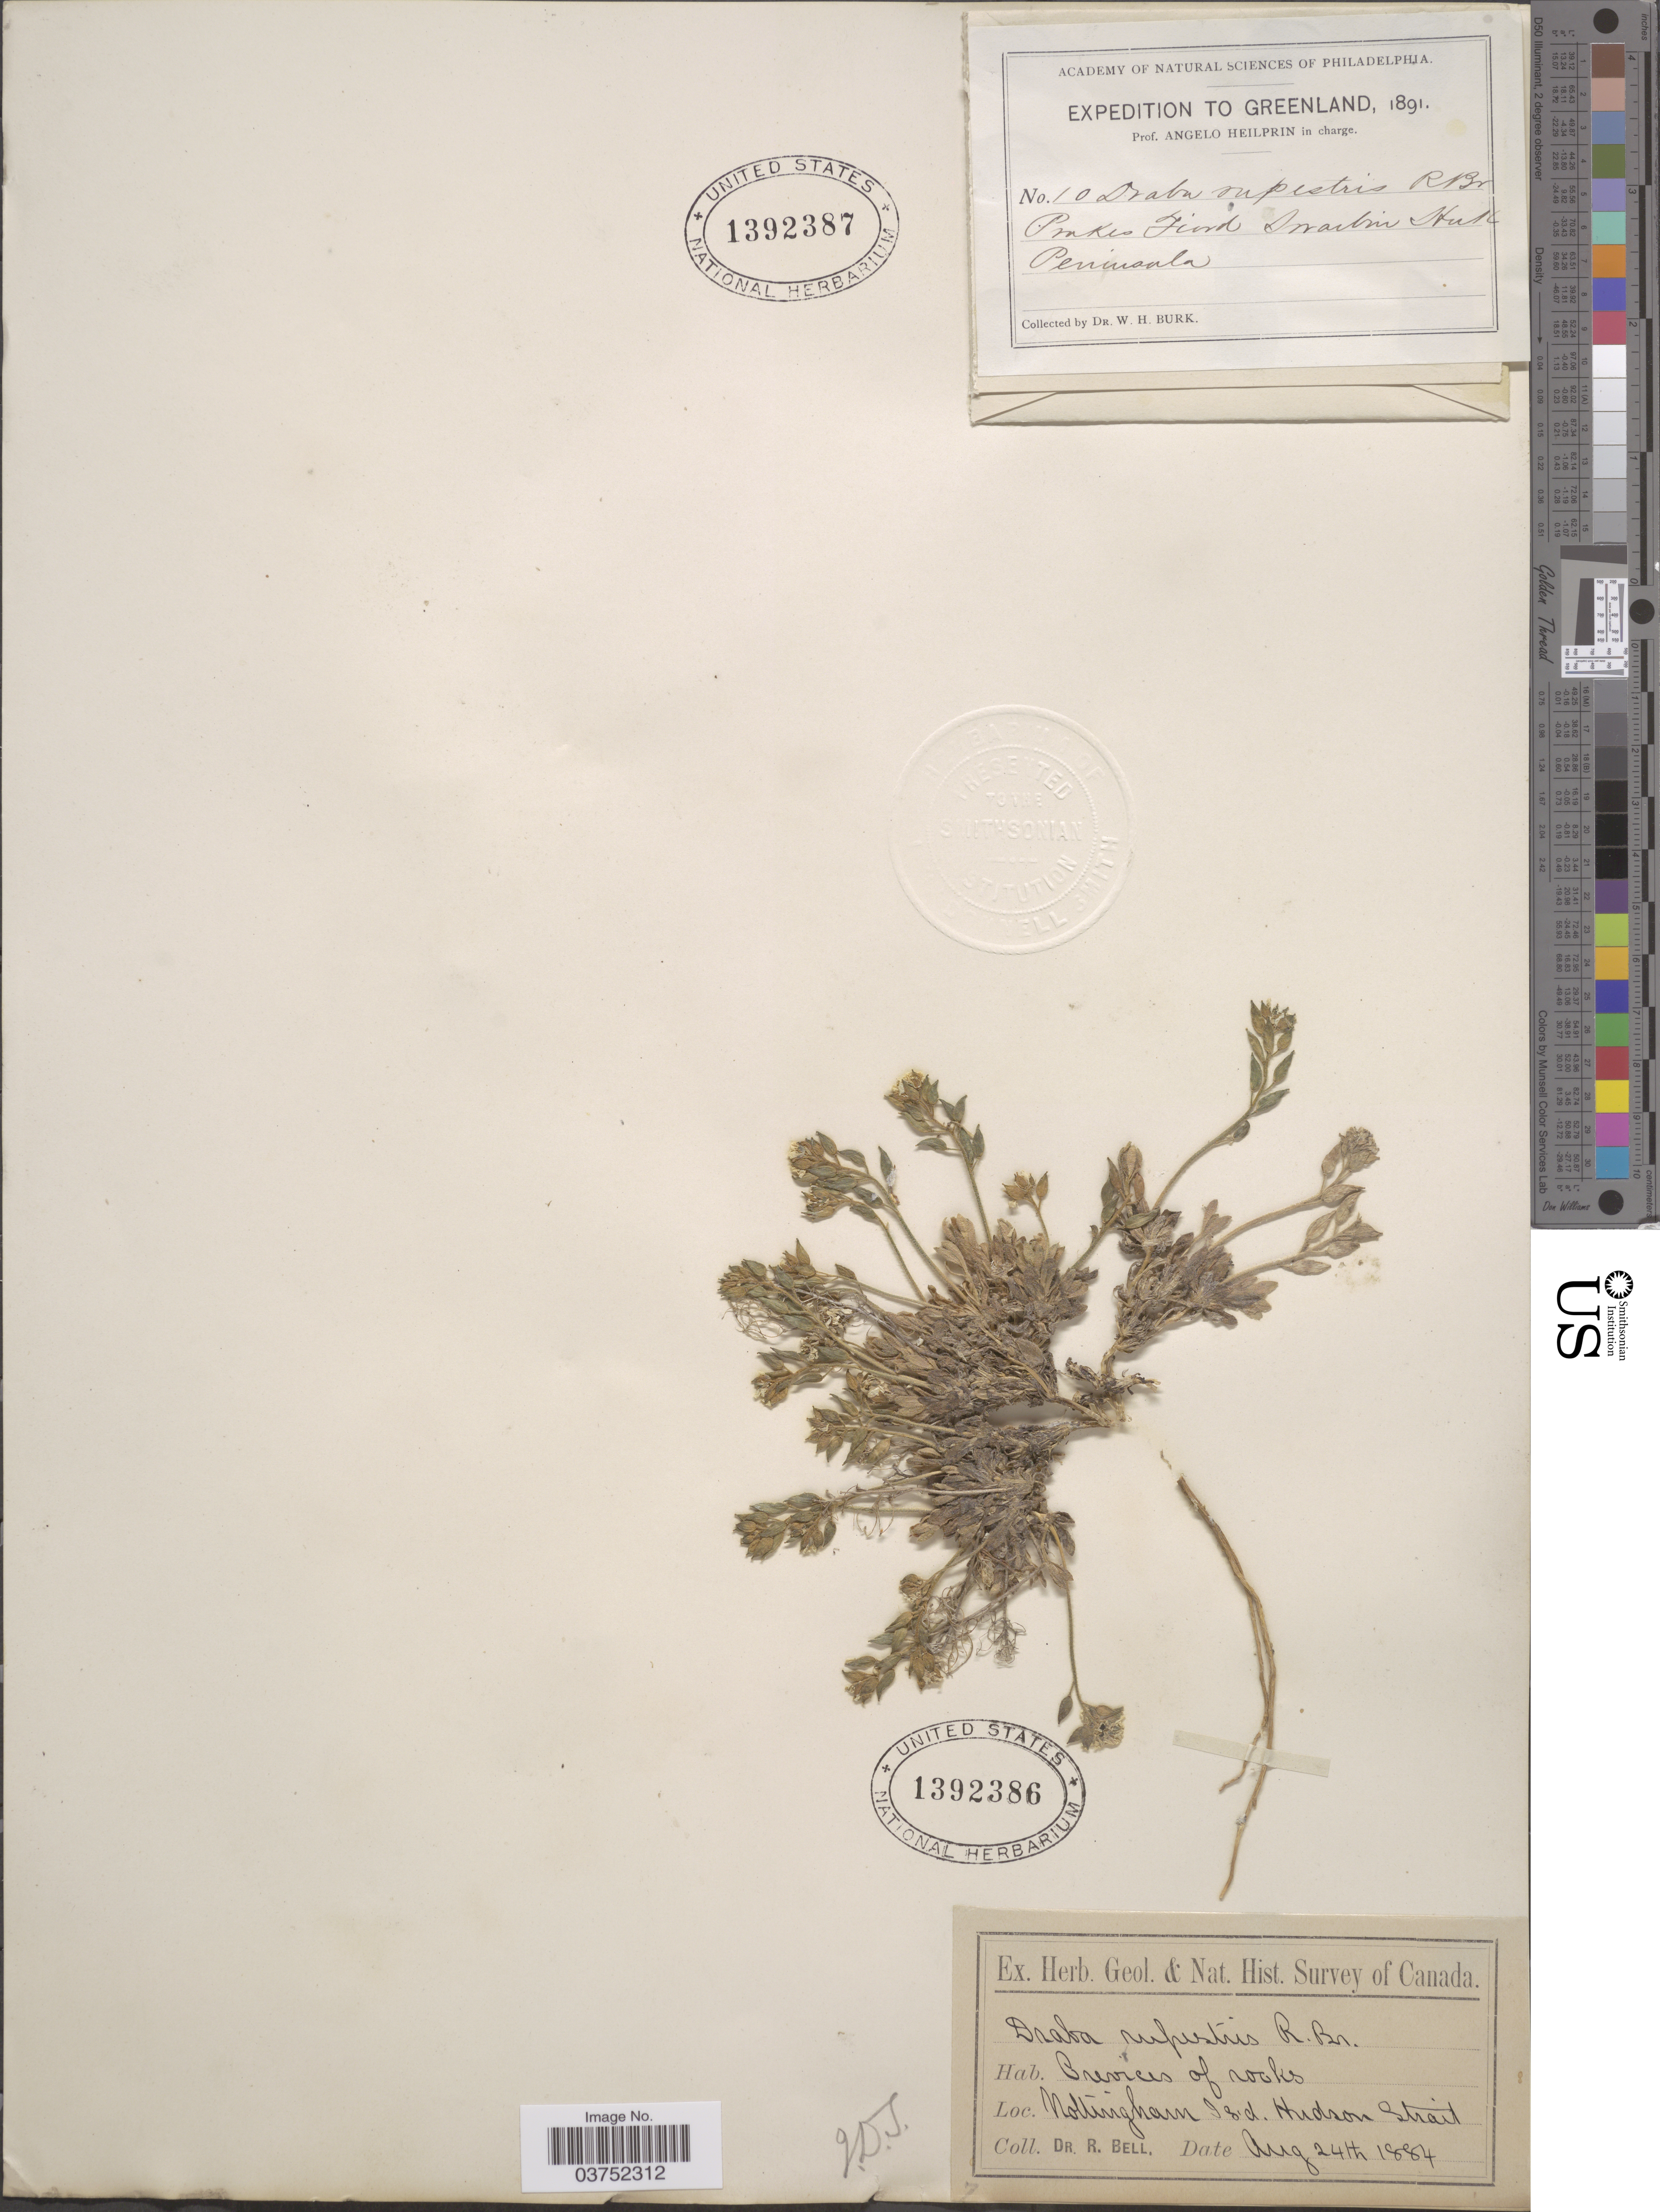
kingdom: Plantae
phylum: Tracheophyta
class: Magnoliopsida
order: Brassicales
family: Brassicaceae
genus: Draba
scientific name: Draba rupestris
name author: W.T. Aiton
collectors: W. Burk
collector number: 10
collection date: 1891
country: Greenland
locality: Prakes Fiord Svartin Huk Peninsula.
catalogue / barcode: US 1392387-2